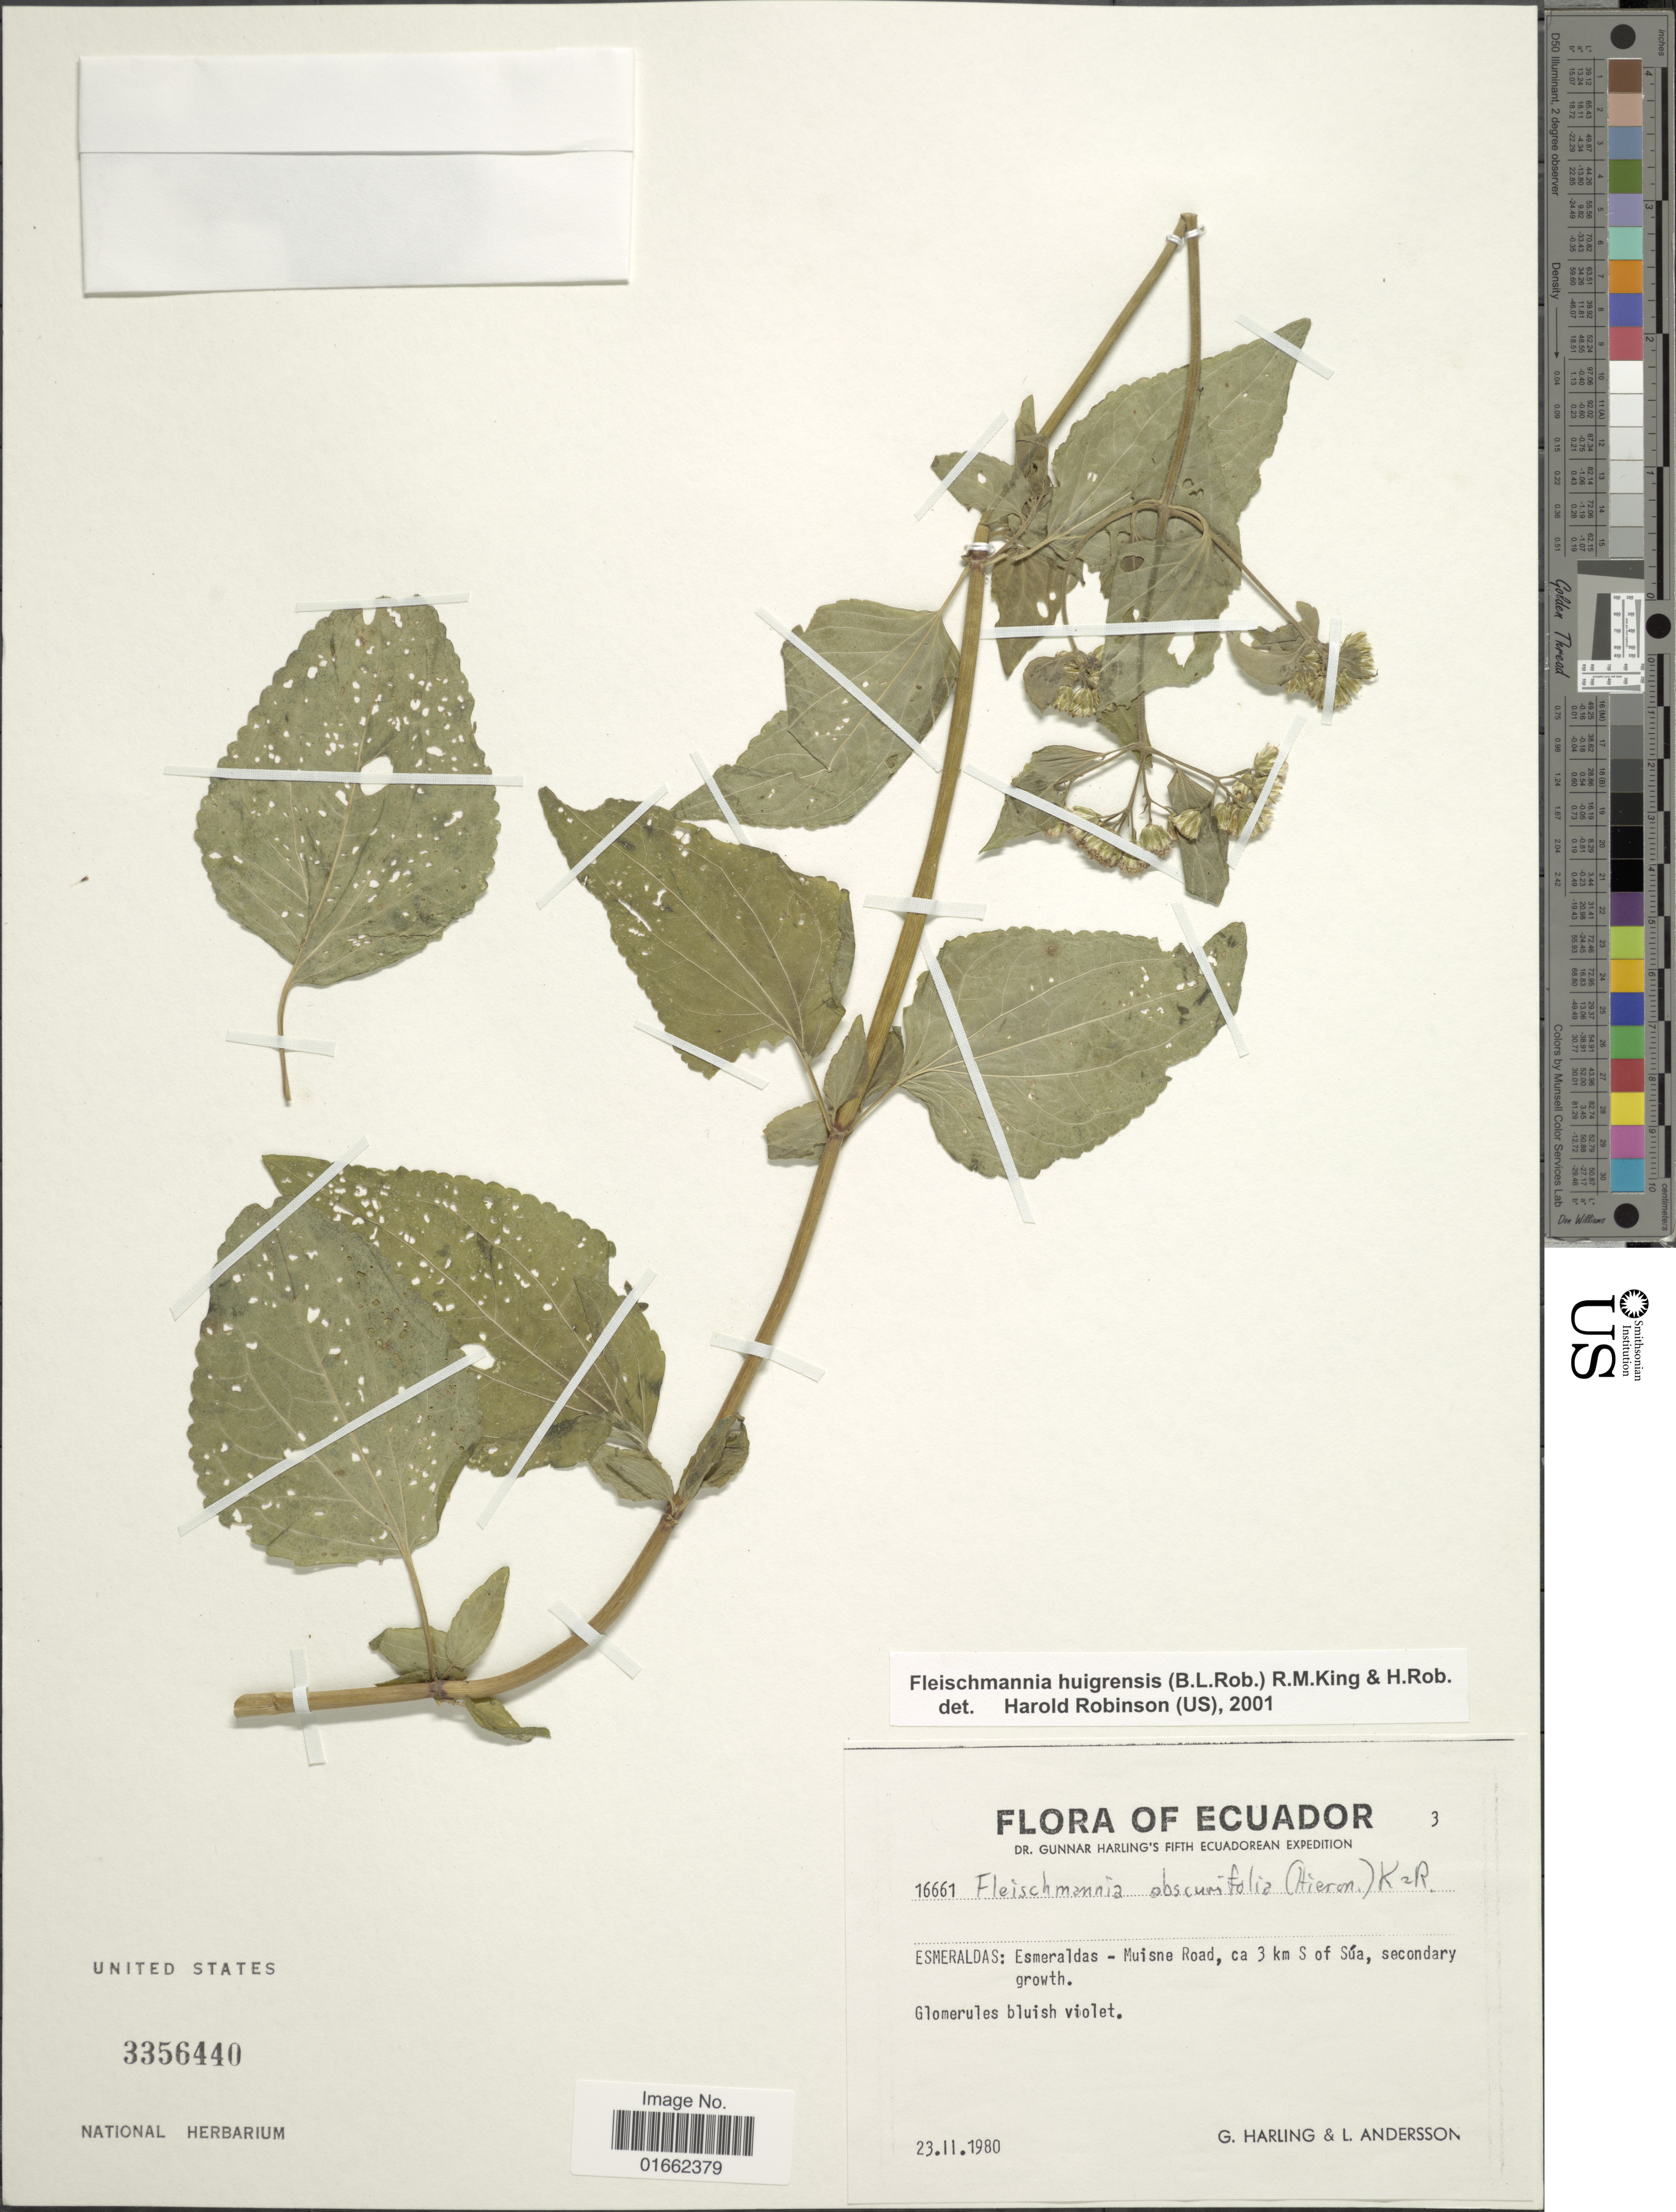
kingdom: Plantae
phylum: Tracheophyta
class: Magnoliopsida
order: Asterales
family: Asteraceae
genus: Fleischmannia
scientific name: Fleischmannia obscurifolia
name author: (Hieron.) R.M. King & H. Rob.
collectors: G. Harling & L. Andersson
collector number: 16661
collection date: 1980-02-23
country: Ecuador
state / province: Esmeraldas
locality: Esmeraldas: Esmeraldas - Muisne Road, ca 3 km S of Súa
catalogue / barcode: US 3356440